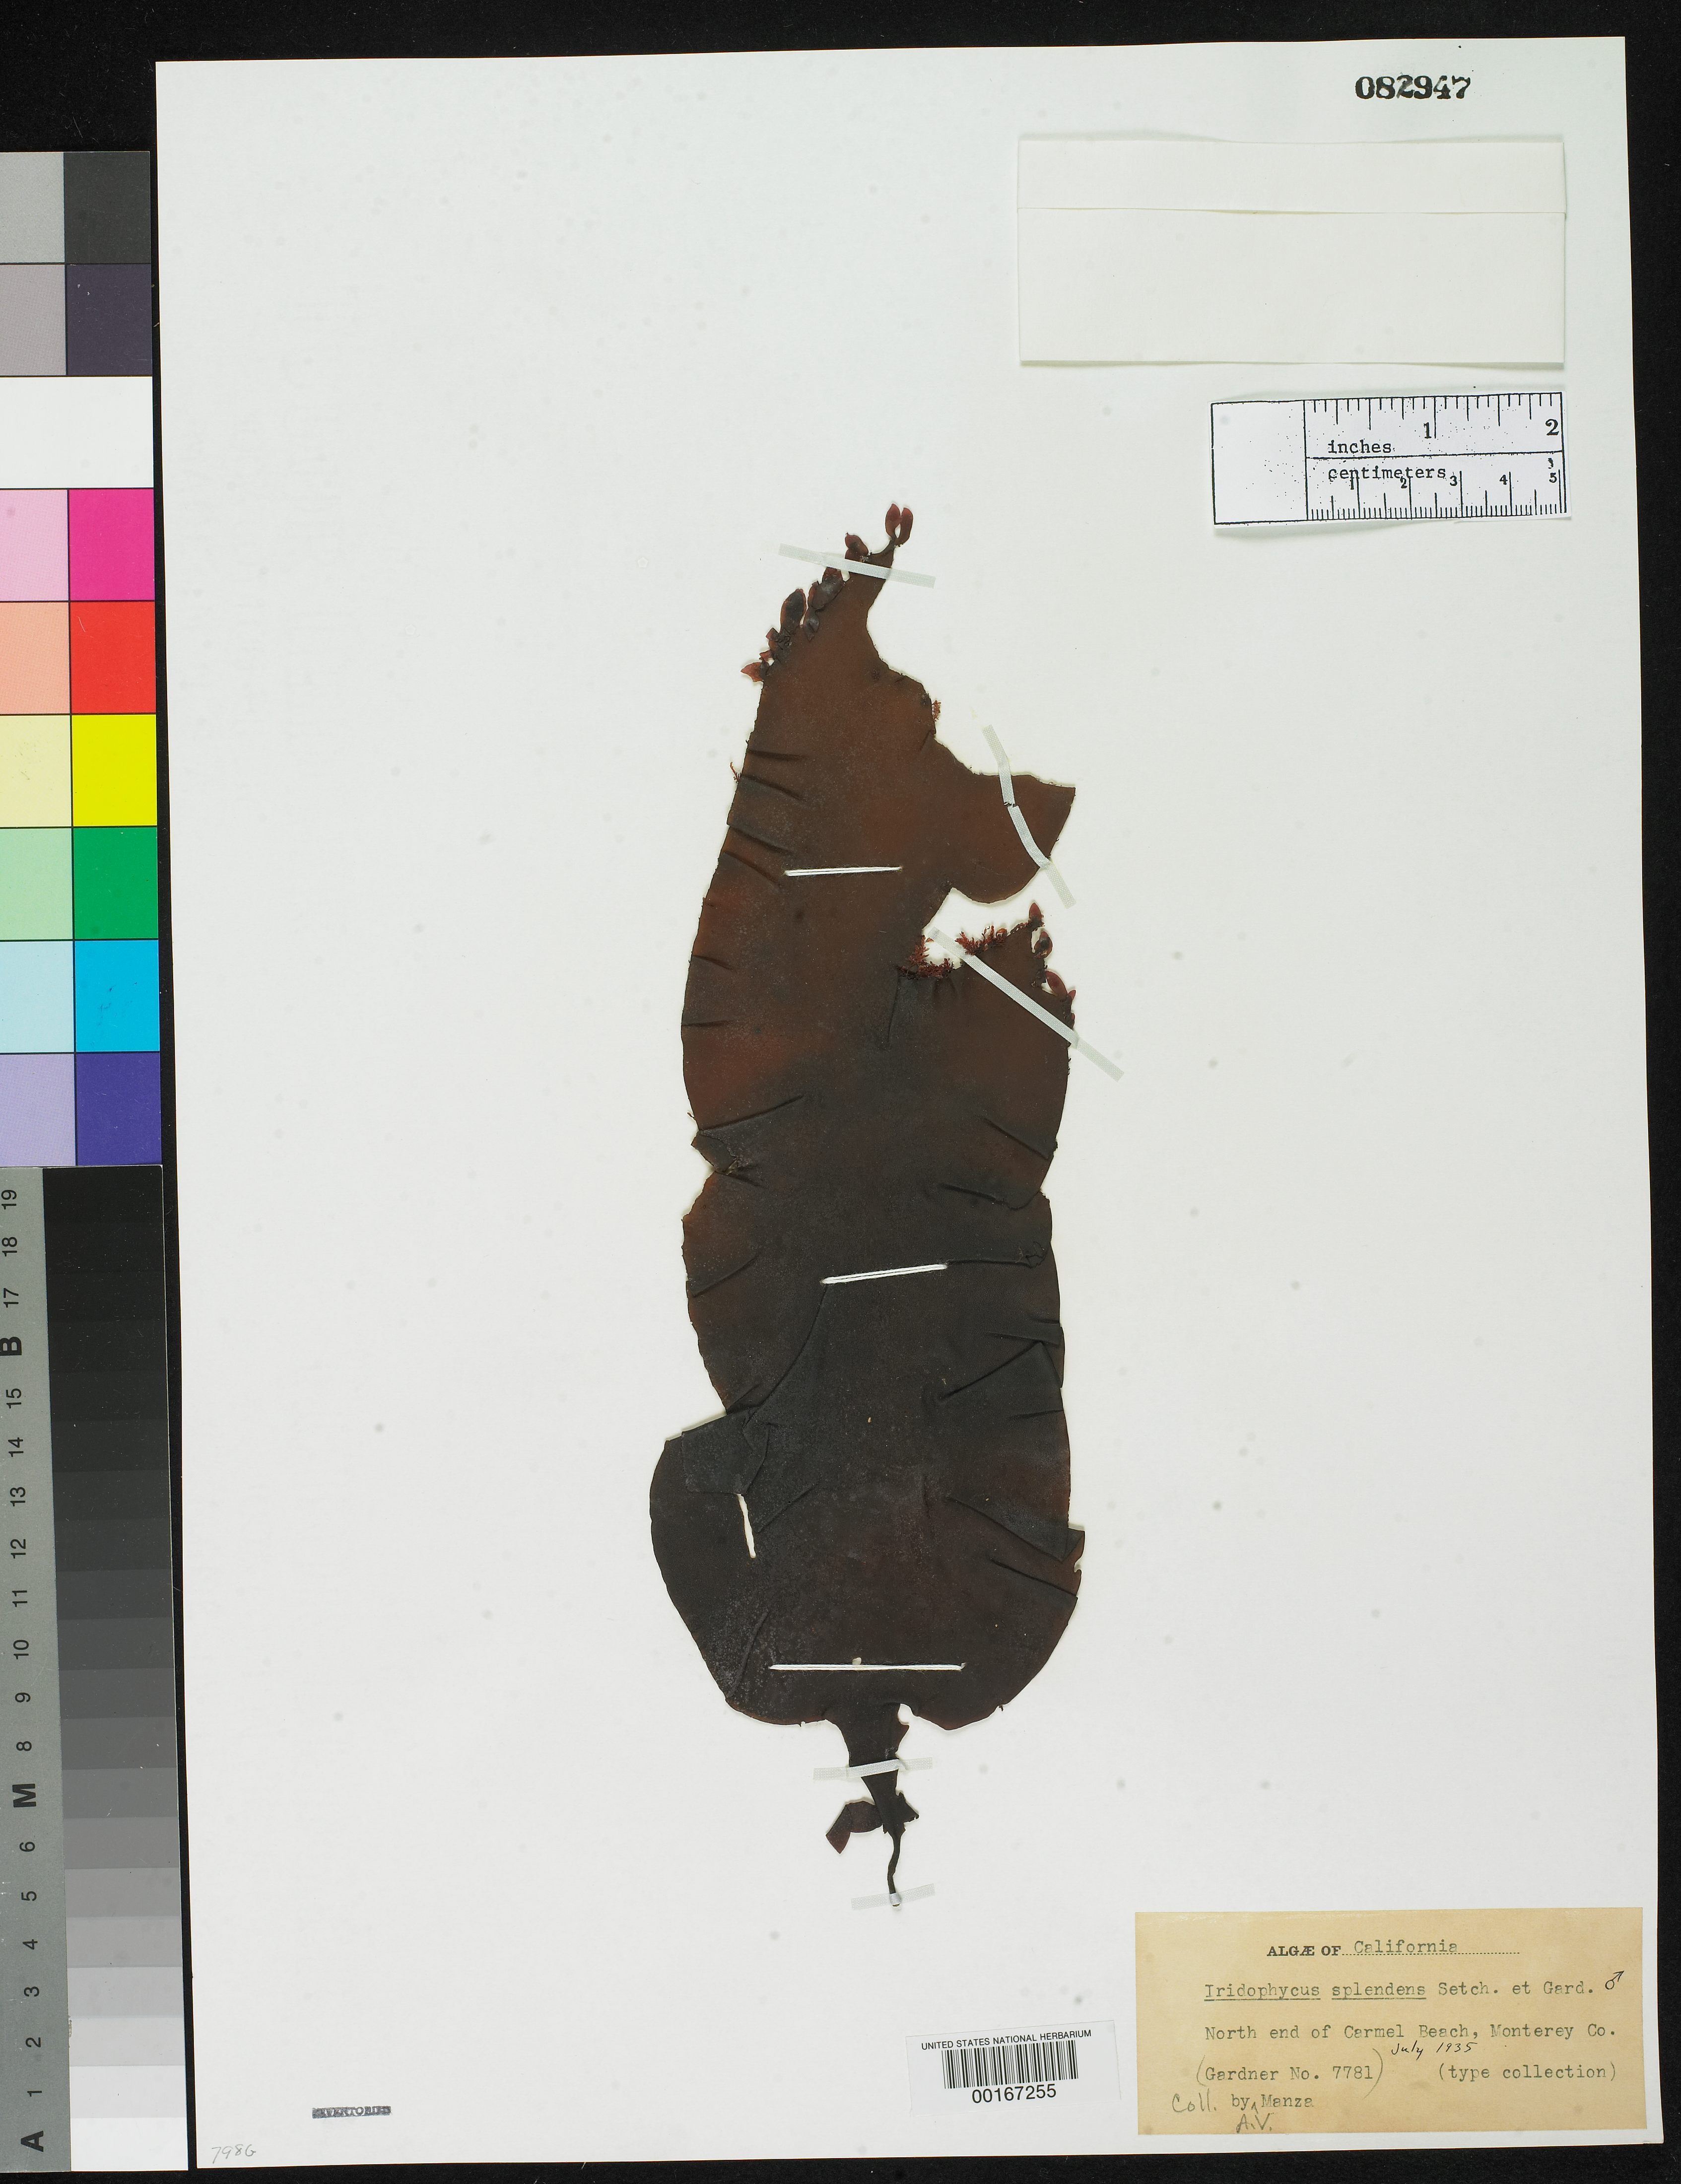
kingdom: Plantae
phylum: Rhodophyta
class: Florideophyceae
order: Gigartinales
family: Gigartinaceae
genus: Iridophycus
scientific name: Iridophycus splendens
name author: Setch. & N.L. Gardner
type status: Isotype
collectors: A. Manza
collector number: NLG 7781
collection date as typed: Jul 1935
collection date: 1935-07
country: United States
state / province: California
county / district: Monterey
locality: Carmel.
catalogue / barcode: US 82947